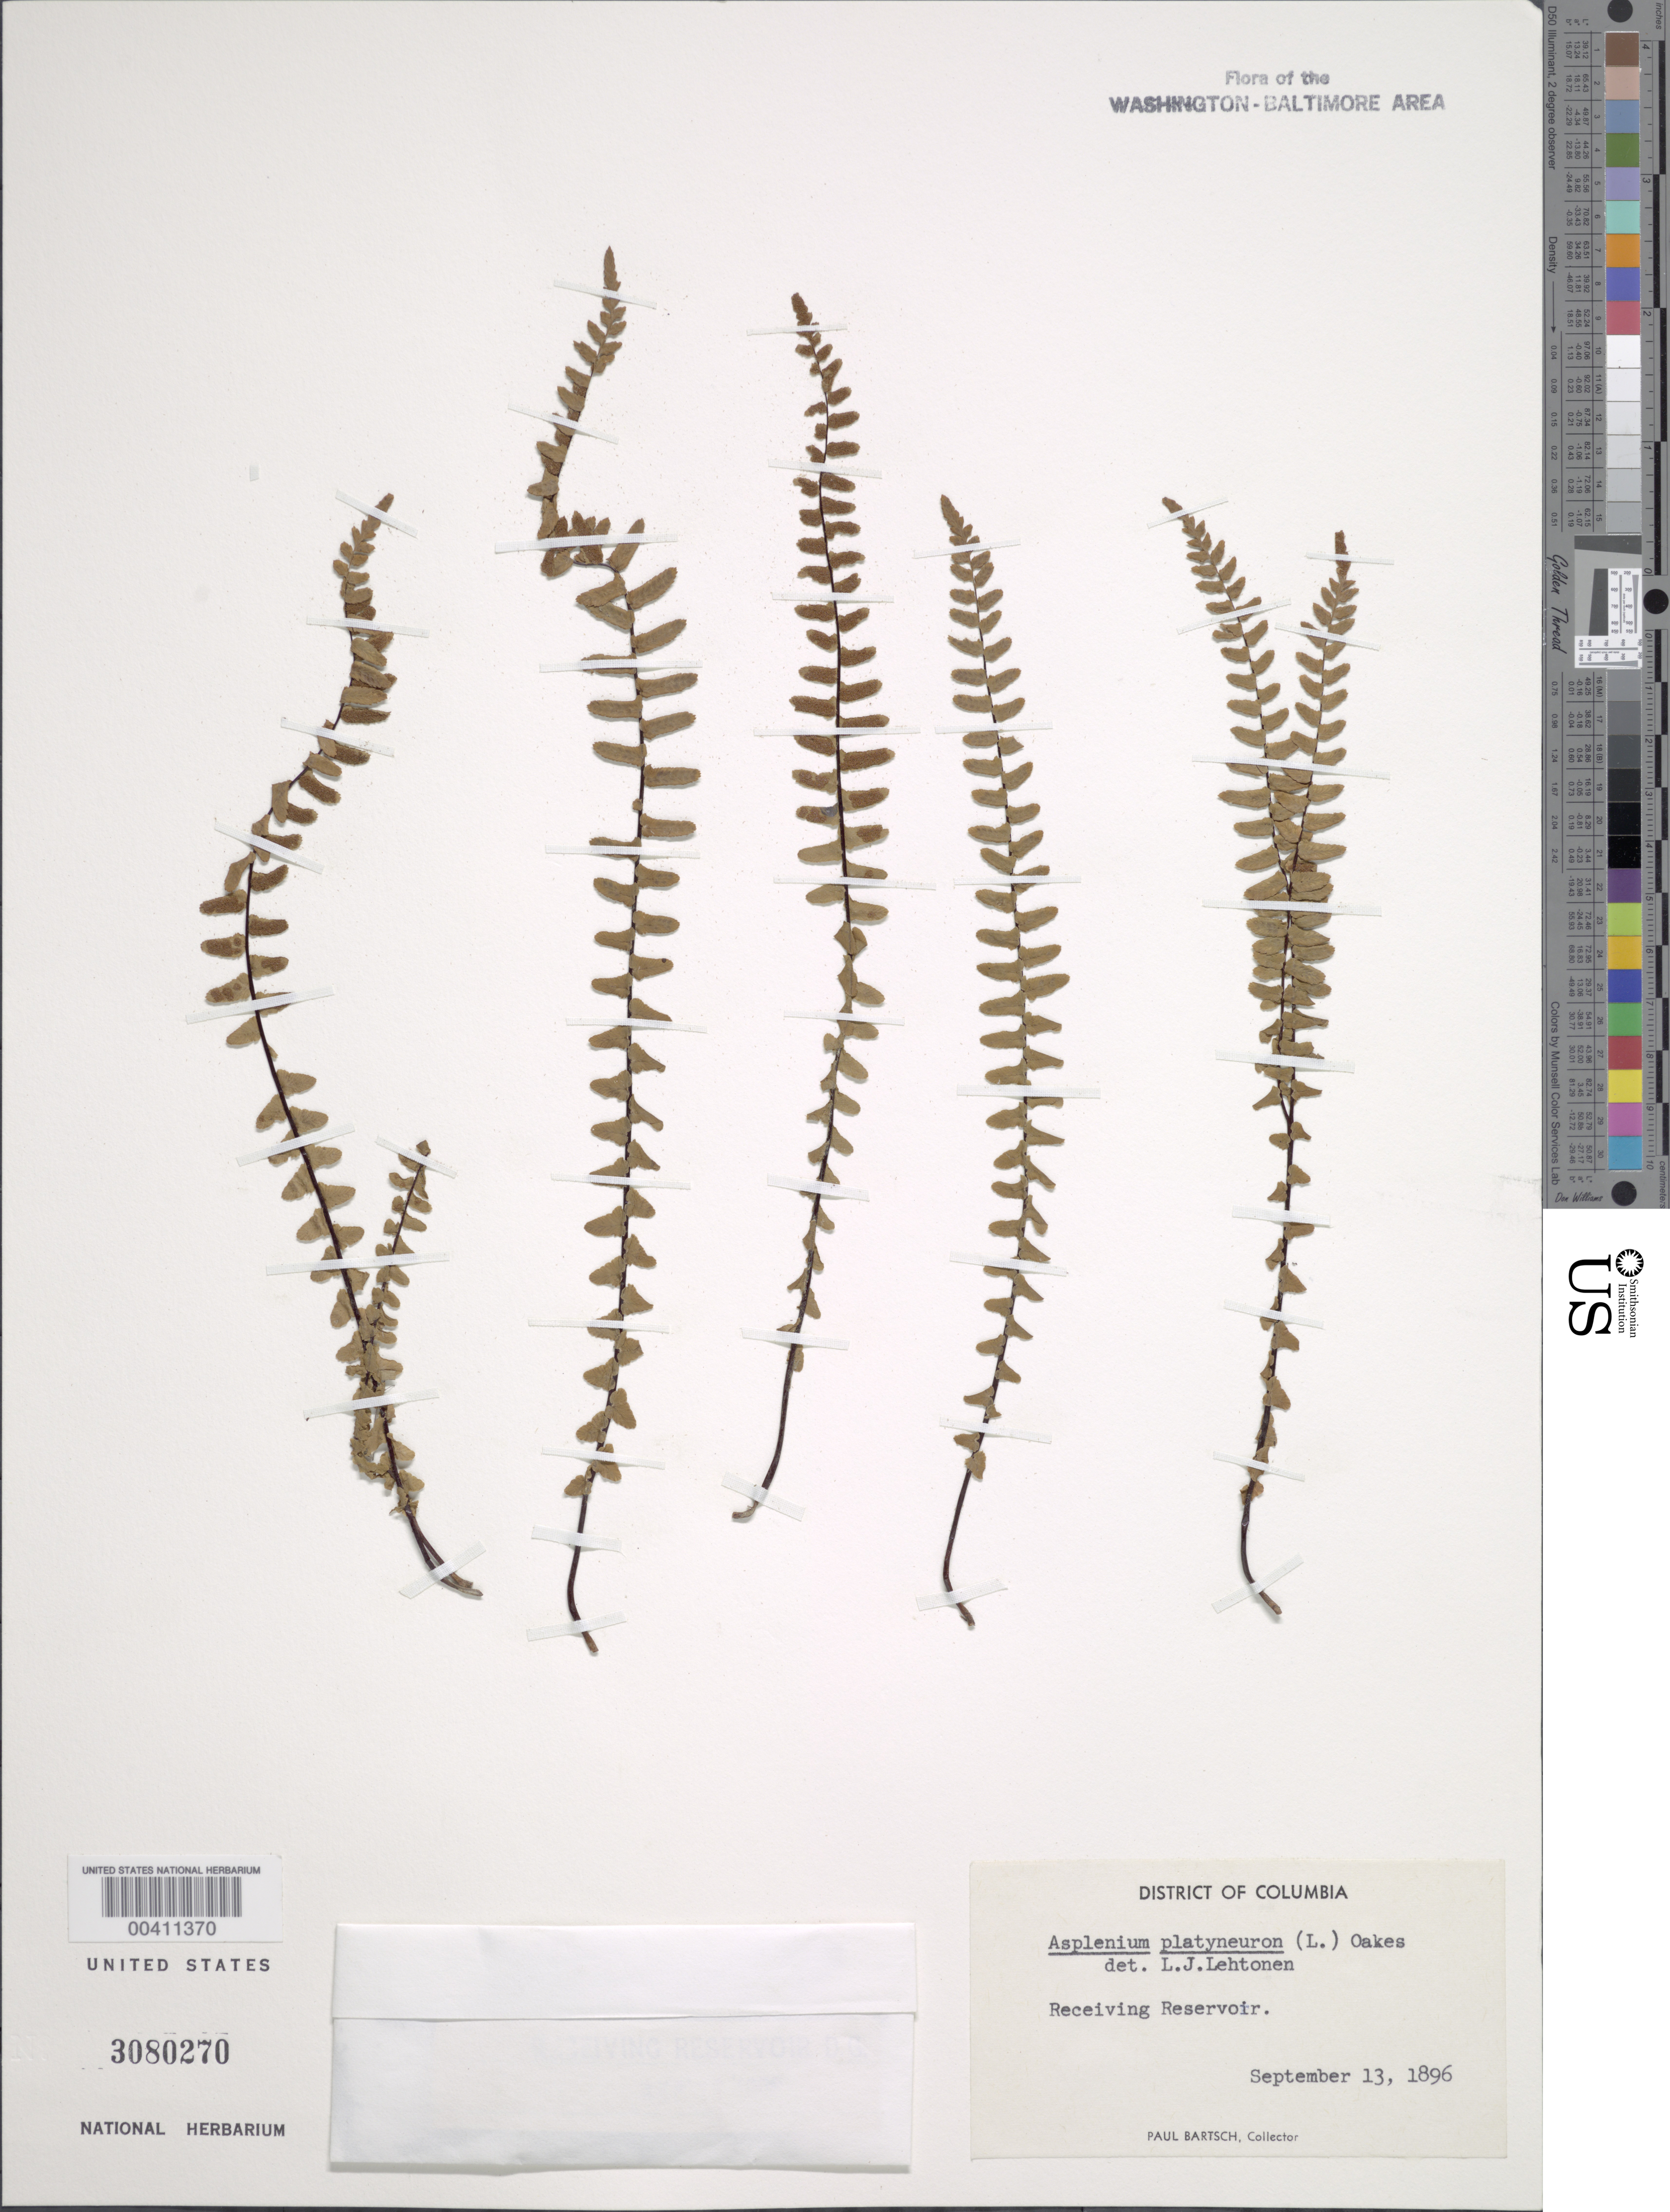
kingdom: Plantae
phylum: Tracheophyta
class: Polypodiopsida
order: Polypodiales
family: Aspleniaceae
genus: Asplenium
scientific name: Asplenium platyneuron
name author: (L.) Britton, Stearns & Poggenb.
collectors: P. Bartsch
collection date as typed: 15 Jun 1895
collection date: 1895-06-15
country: United States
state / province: District of Columbia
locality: Zoological Park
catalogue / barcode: US 3080270